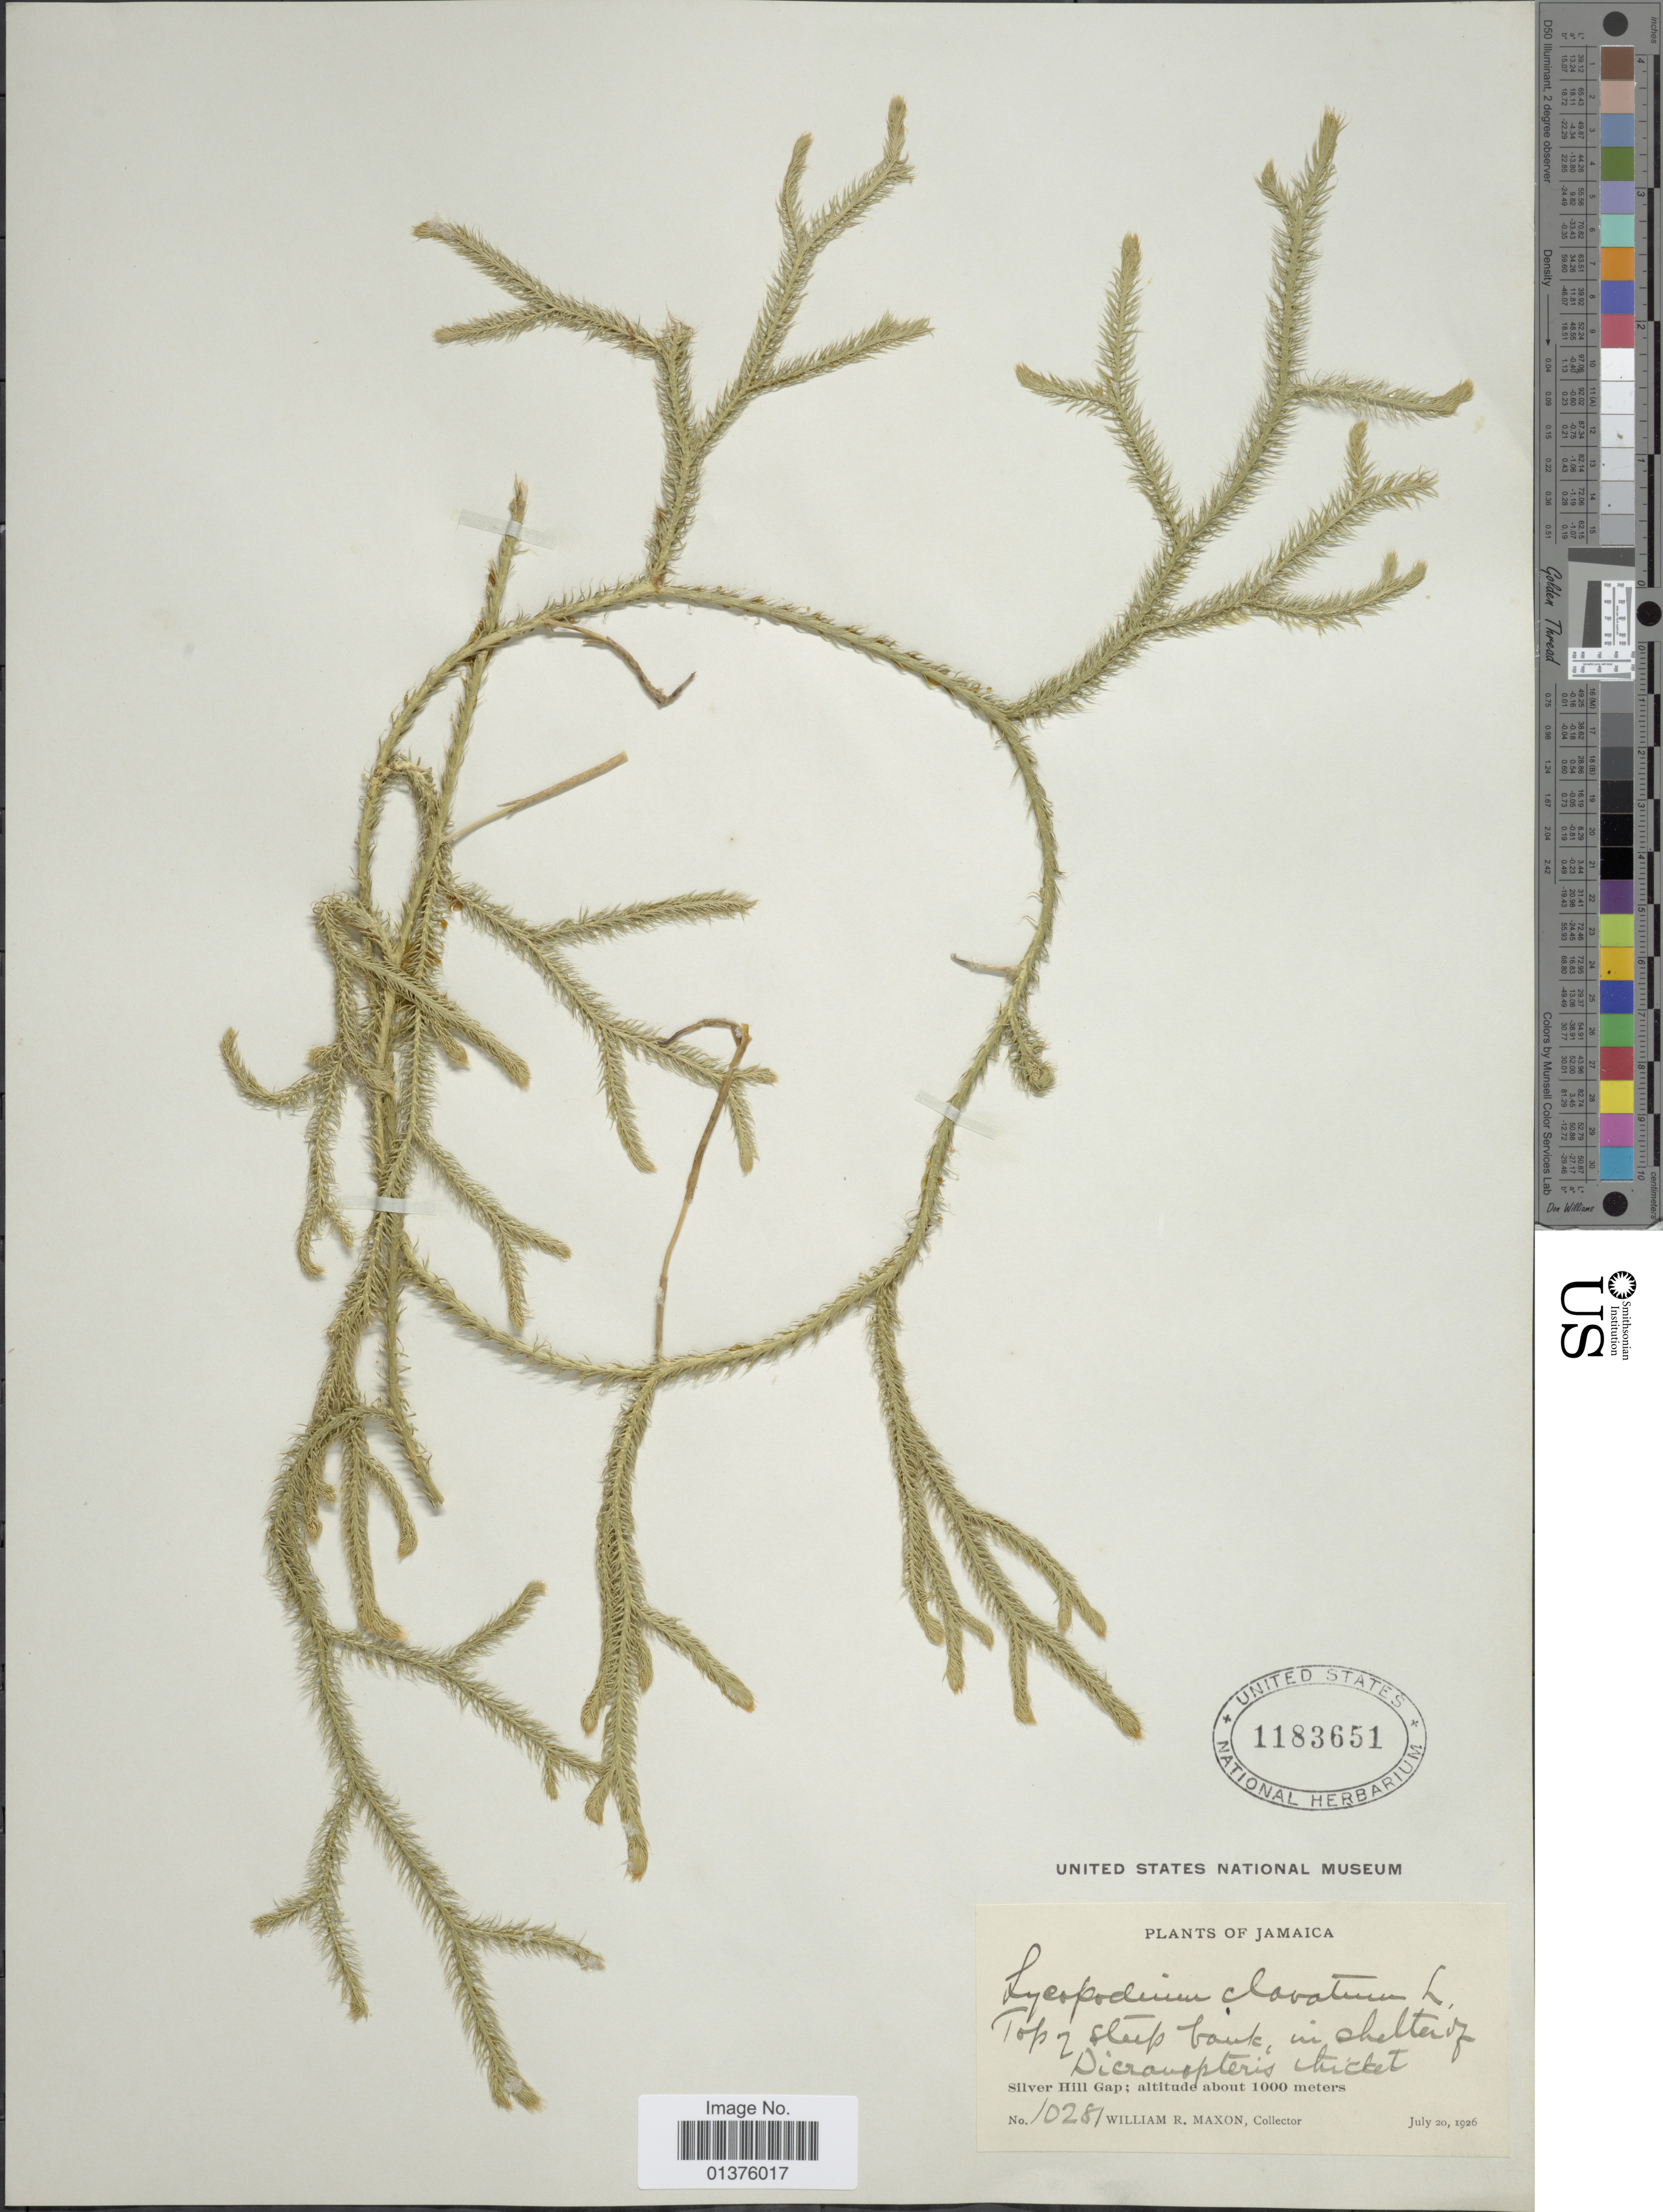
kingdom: Plantae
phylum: Tracheophyta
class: Lycopodiopsida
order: Lycopodiales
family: Lycopodiaceae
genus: Lycopodium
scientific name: Lycopodium clavatum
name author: L.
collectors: W. R. Maxon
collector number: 10281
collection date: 1926-07-20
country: Jamaica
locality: Top of steep bank in shelter of Dicrampteris thicket, Silver Hill Gap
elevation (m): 1000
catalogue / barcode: US 1183651